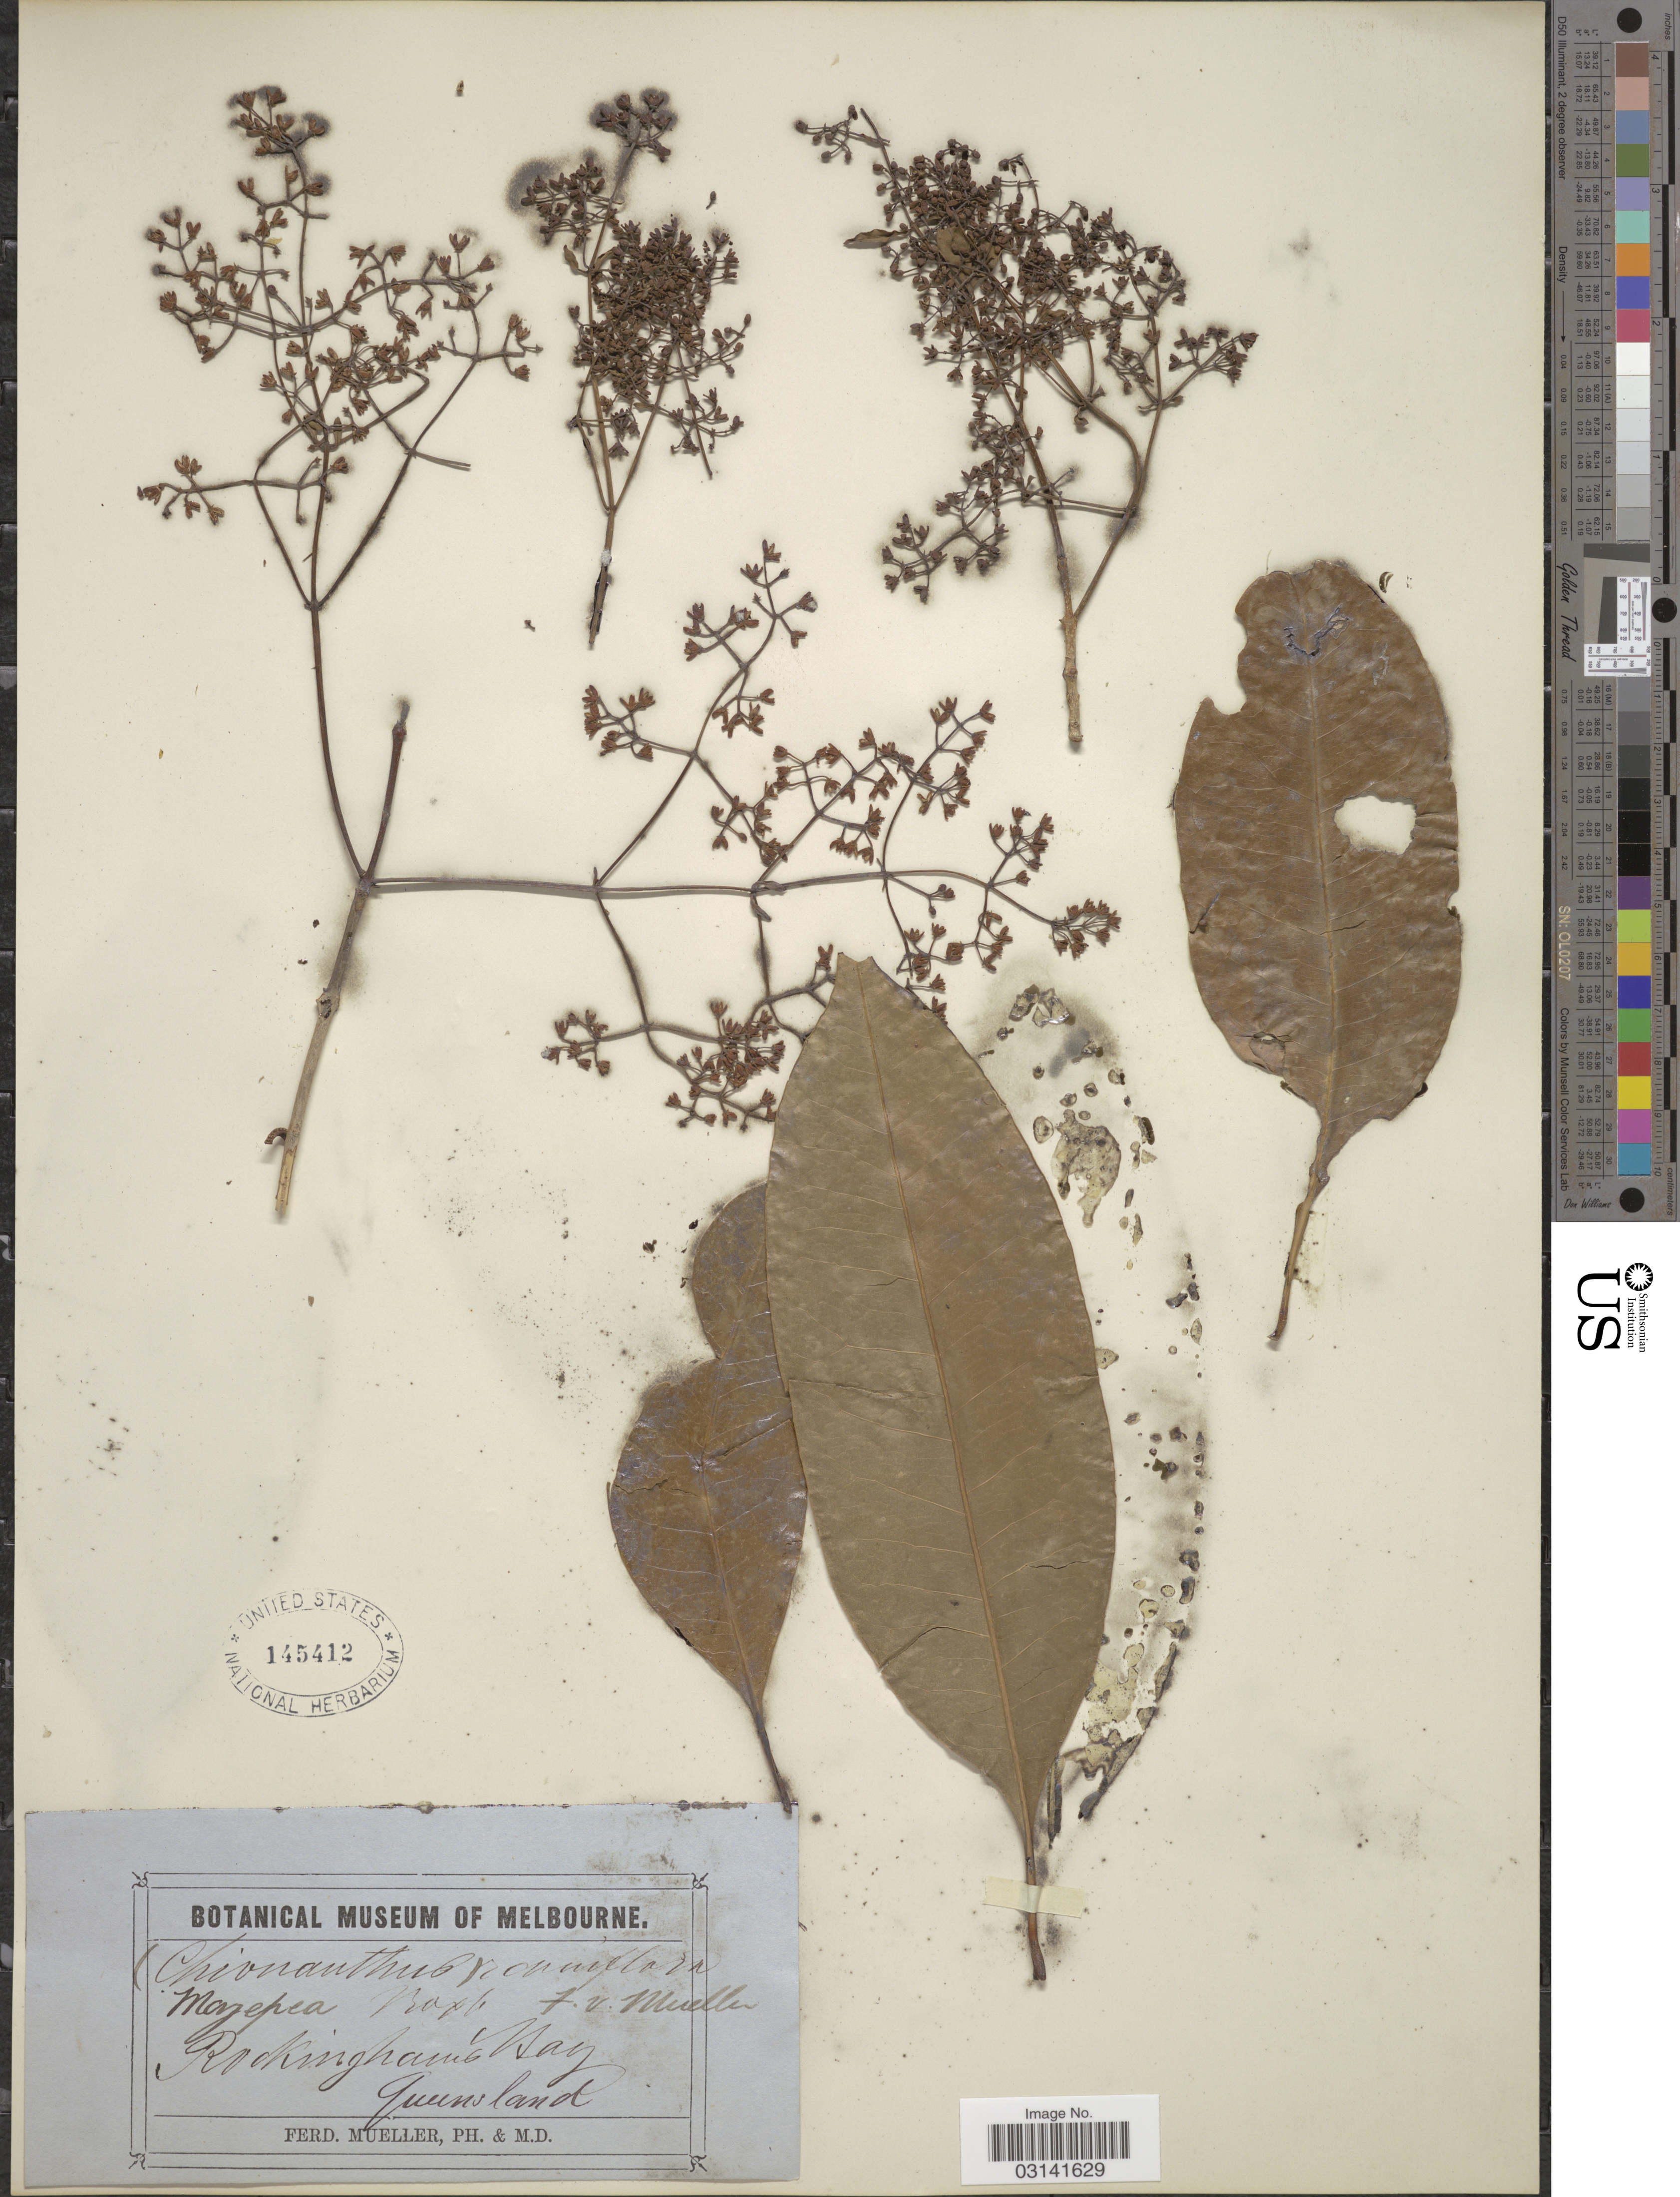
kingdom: Plantae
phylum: Tracheophyta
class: Magnoliopsida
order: Lamiales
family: Oleaceae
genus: Chionanthus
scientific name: Chionanthus ramiflorus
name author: Roxb.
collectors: F. Mueller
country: Australia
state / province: Queensland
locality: Rockingham Bay.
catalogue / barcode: US 145412